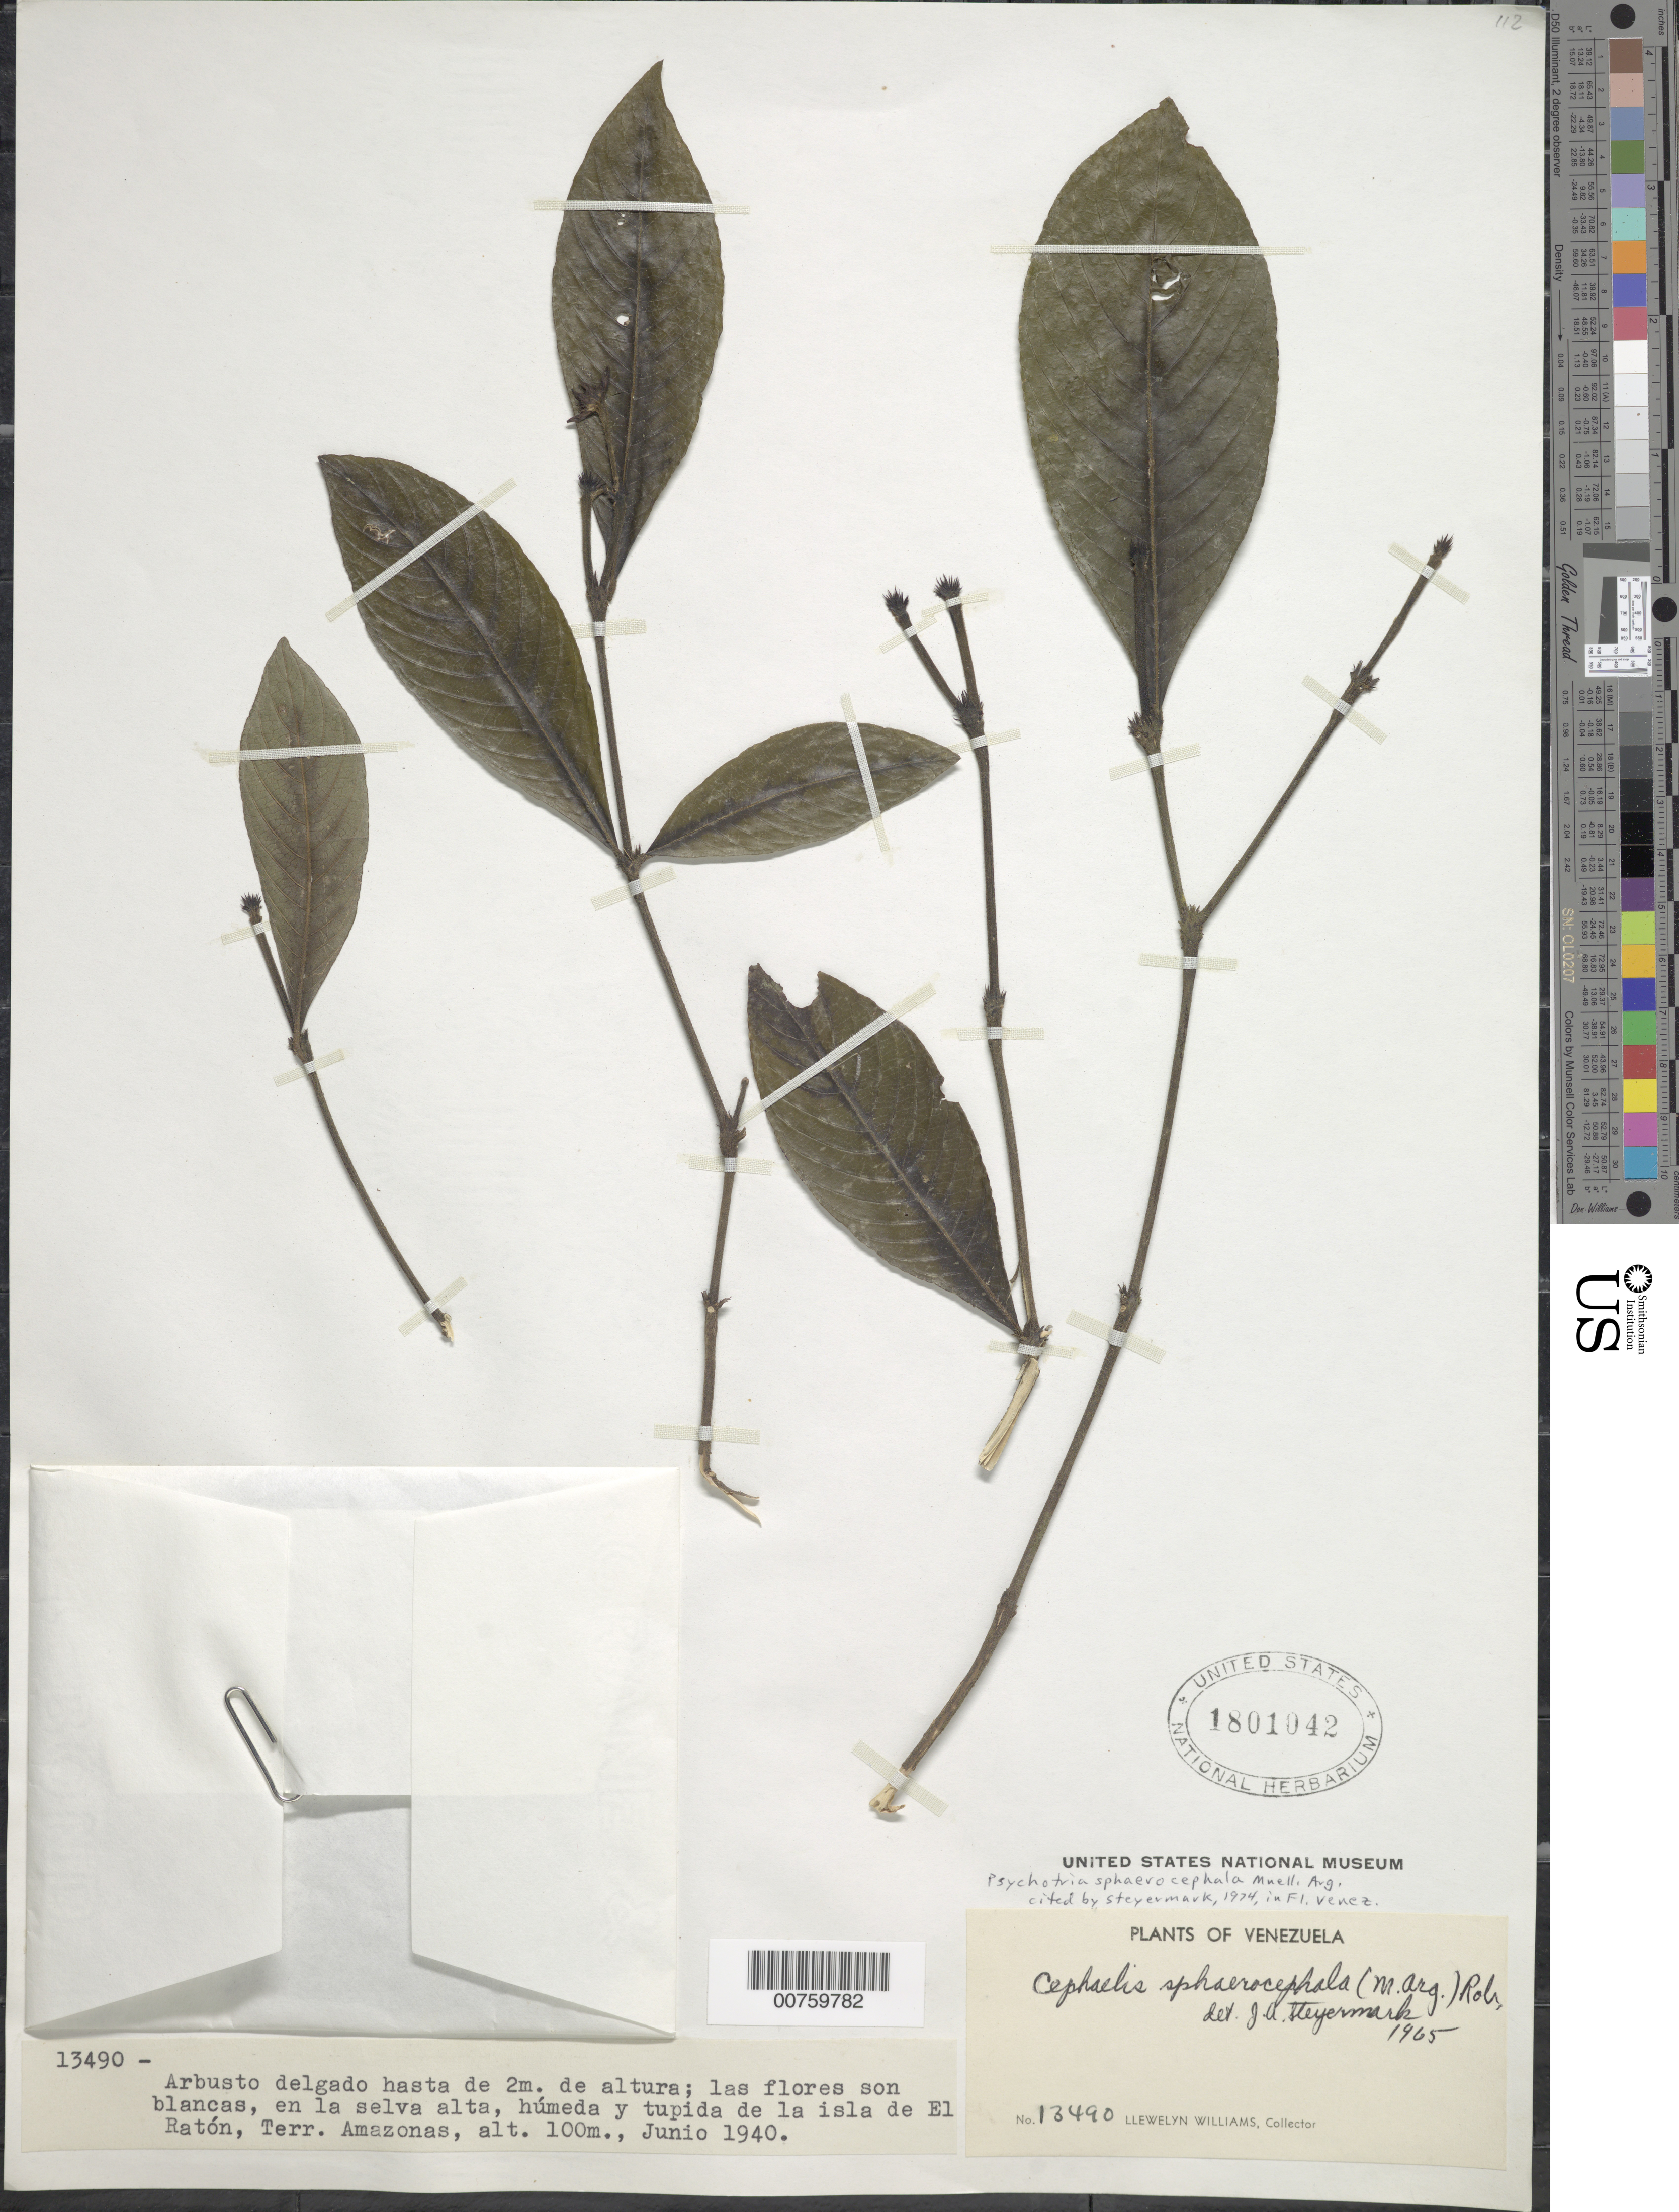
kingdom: Plantae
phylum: Tracheophyta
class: Magnoliopsida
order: Gentianales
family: Rubiaceae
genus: Psychotria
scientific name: Psychotria sphaerocephala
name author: Müll. Arg.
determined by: Steyermark, Julian A., (VEN)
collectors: Ll. Williams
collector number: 13490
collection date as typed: Jun-40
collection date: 1940-06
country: Venezuela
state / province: Amazonas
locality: El Ratón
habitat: Selva alto, húmeda y tupida de la isla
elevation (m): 100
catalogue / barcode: US 1801042